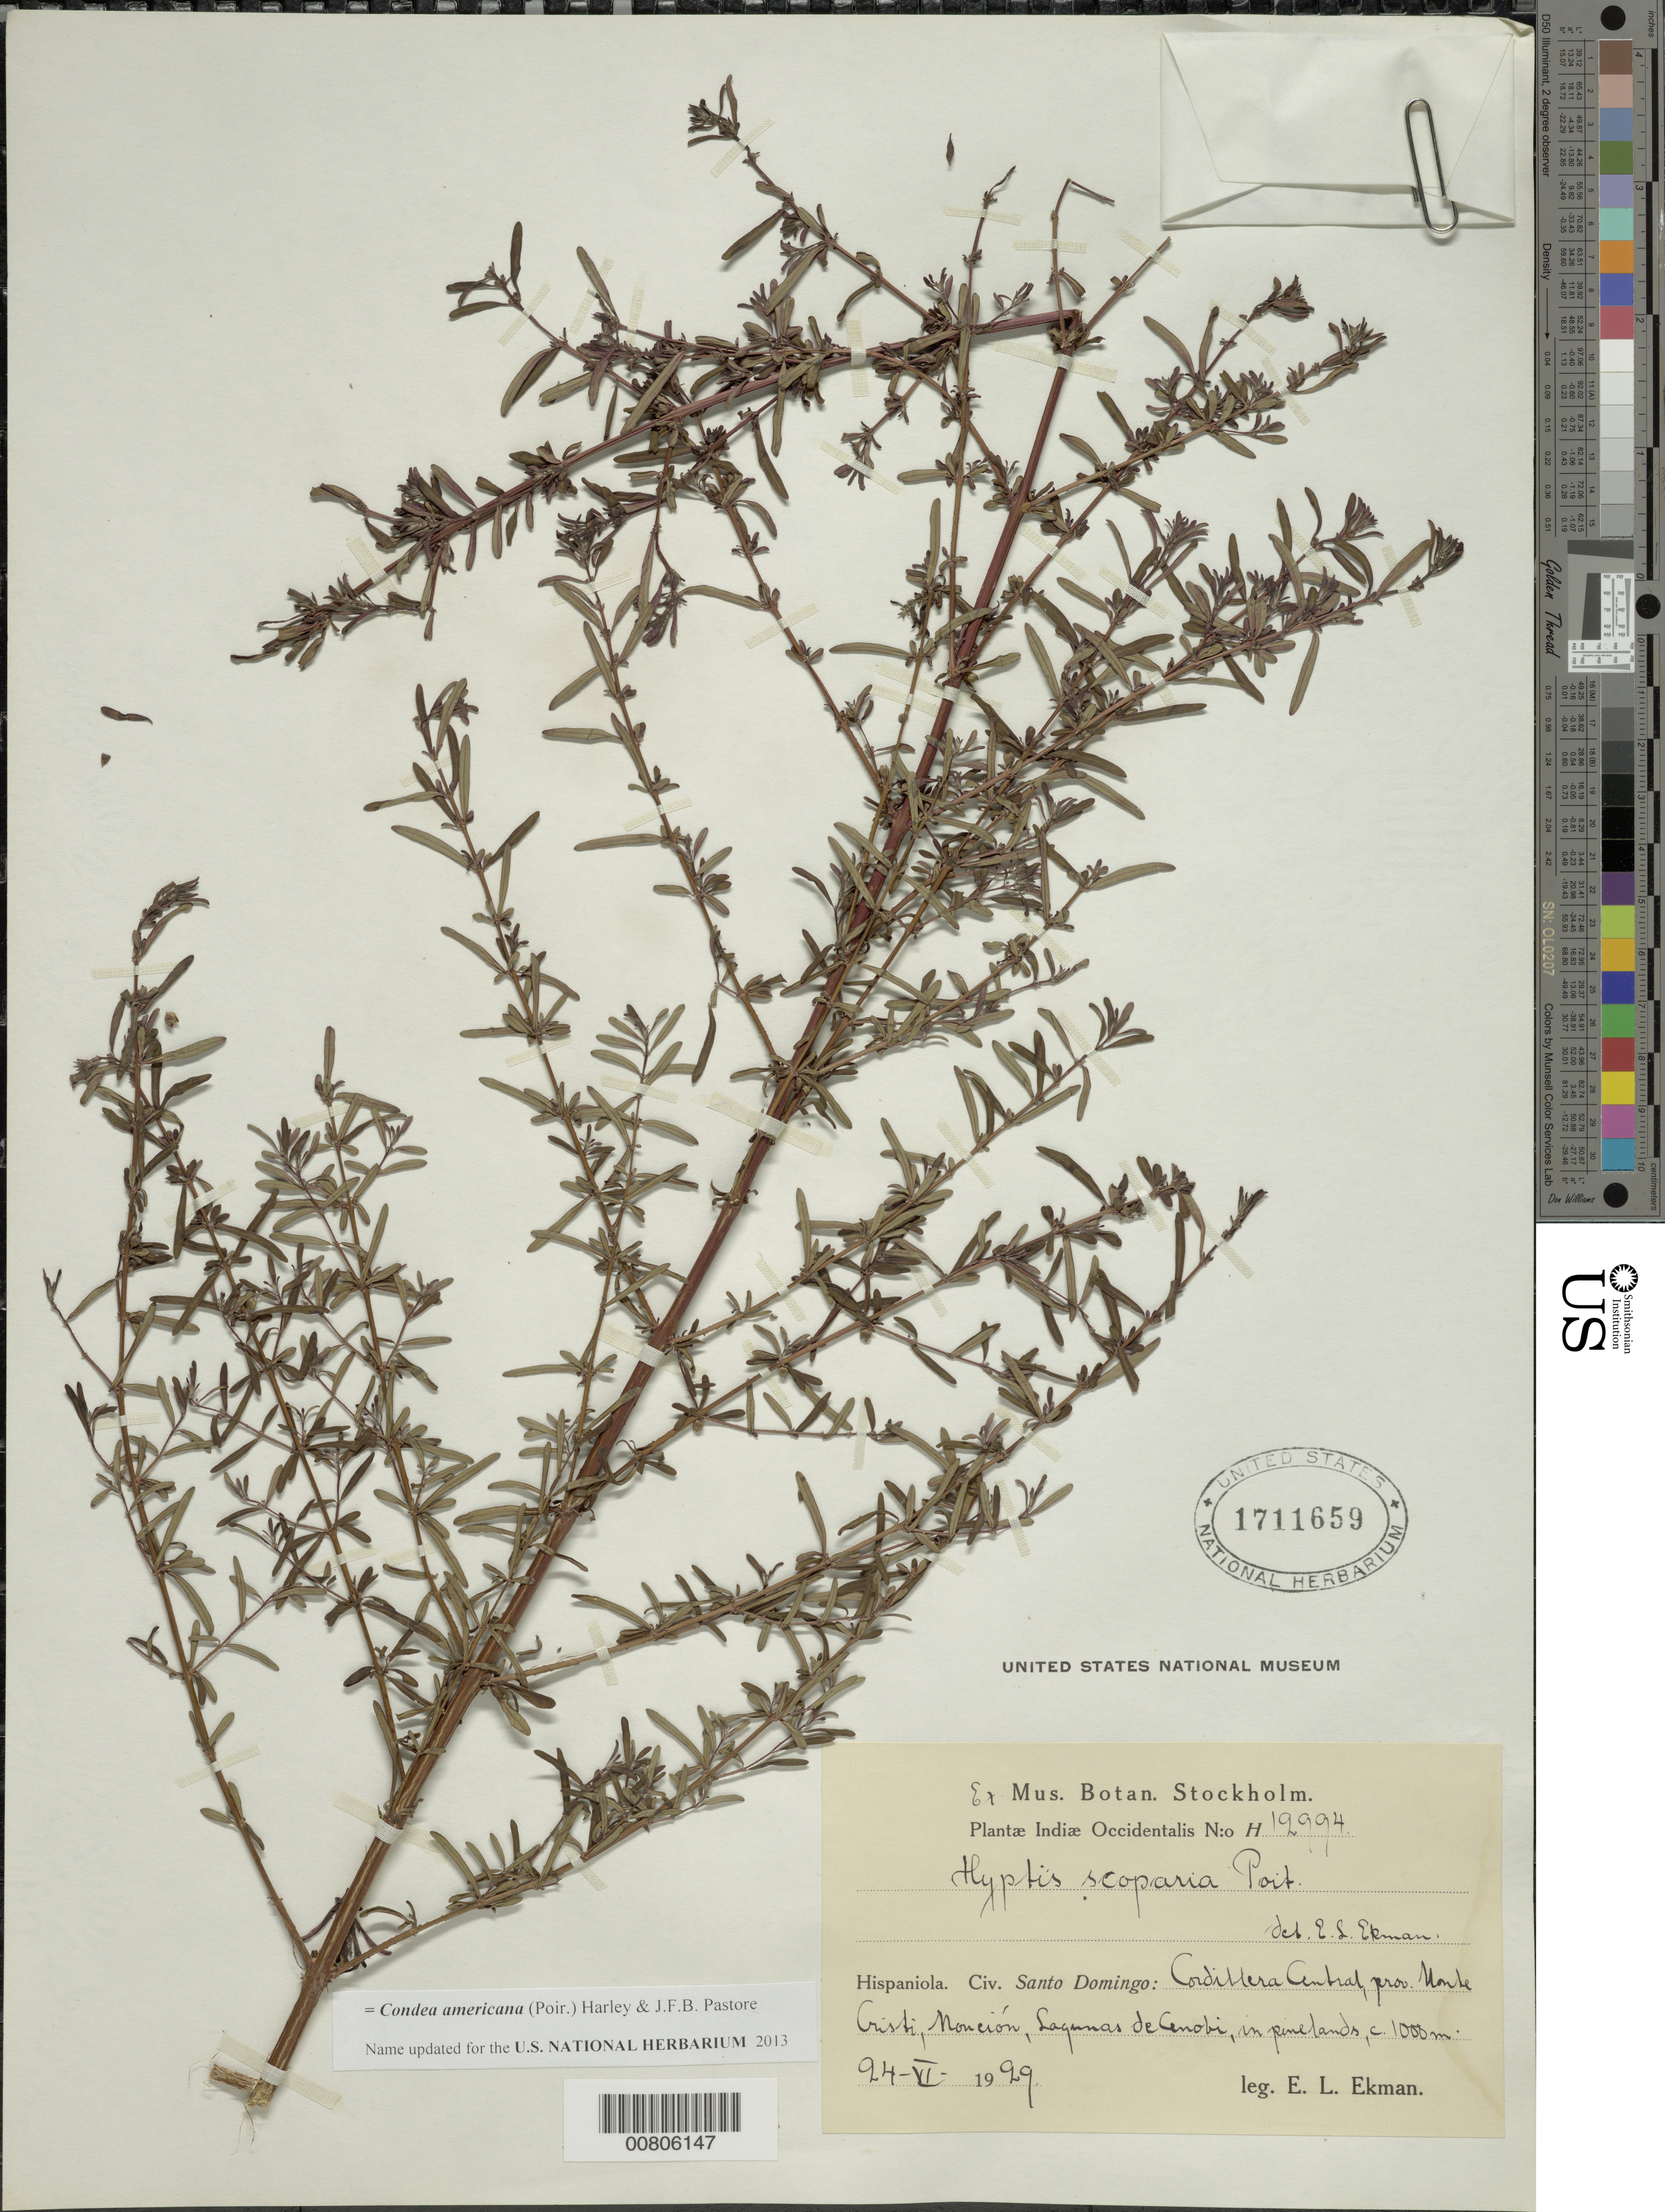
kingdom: Plantae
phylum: Tracheophyta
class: Magnoliopsida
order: Lamiales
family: Lamiaceae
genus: Condea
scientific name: Condea americana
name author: (Poir.) Harley & J.F.B. Pastore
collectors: E. L. Ekman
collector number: H 12994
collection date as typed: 24 Jun 1929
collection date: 1929-06-24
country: Dominican Republic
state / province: Monte Cristi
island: Hispaniola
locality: Cordillera Central, Monción, Lagunas de Cenobi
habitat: In pinelands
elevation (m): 1000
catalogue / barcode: US 1711659